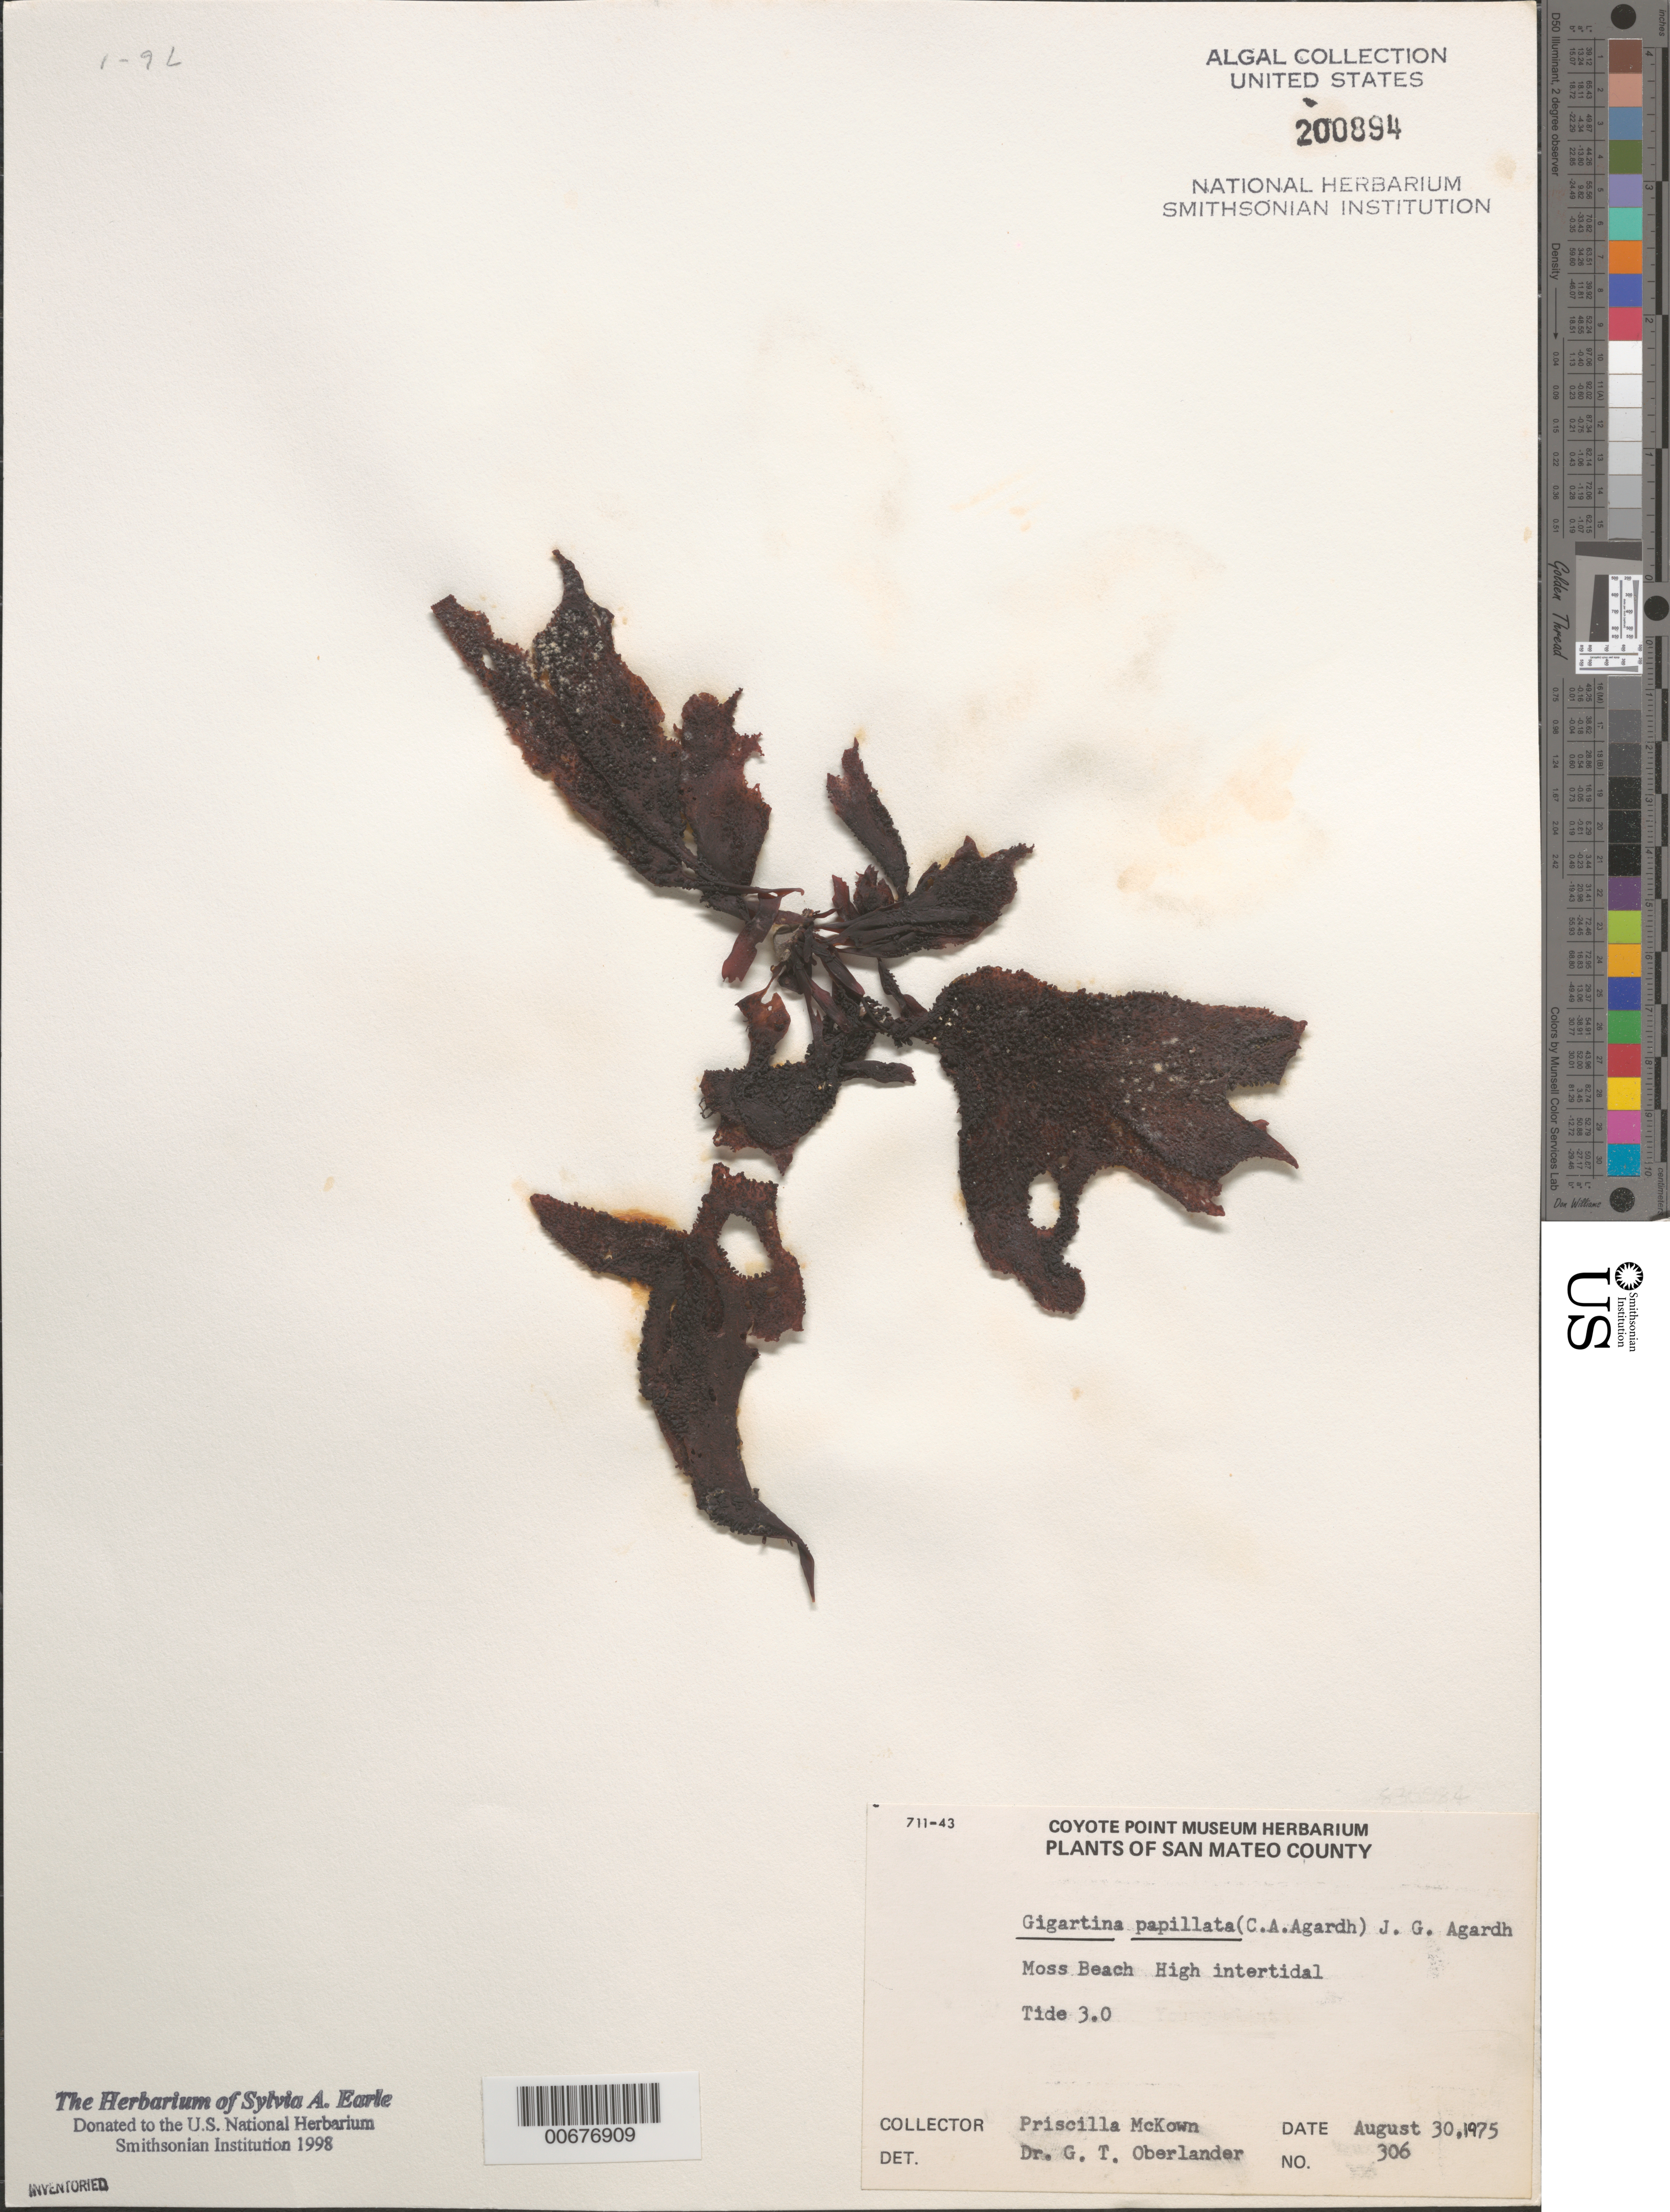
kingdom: Plantae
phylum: Rhodophyta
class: Florideophyceae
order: Gigartinales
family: Phyllophoraceae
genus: Mastocarpus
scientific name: Mastocarpus papillatus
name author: (C. Agardh) Kütz.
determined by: Algae name updating Project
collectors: P. McKown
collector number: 306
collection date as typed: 30 Aug 1975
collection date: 1975-08-30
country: United States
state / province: California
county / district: San Mateo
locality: Moss Beach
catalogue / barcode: US 200894